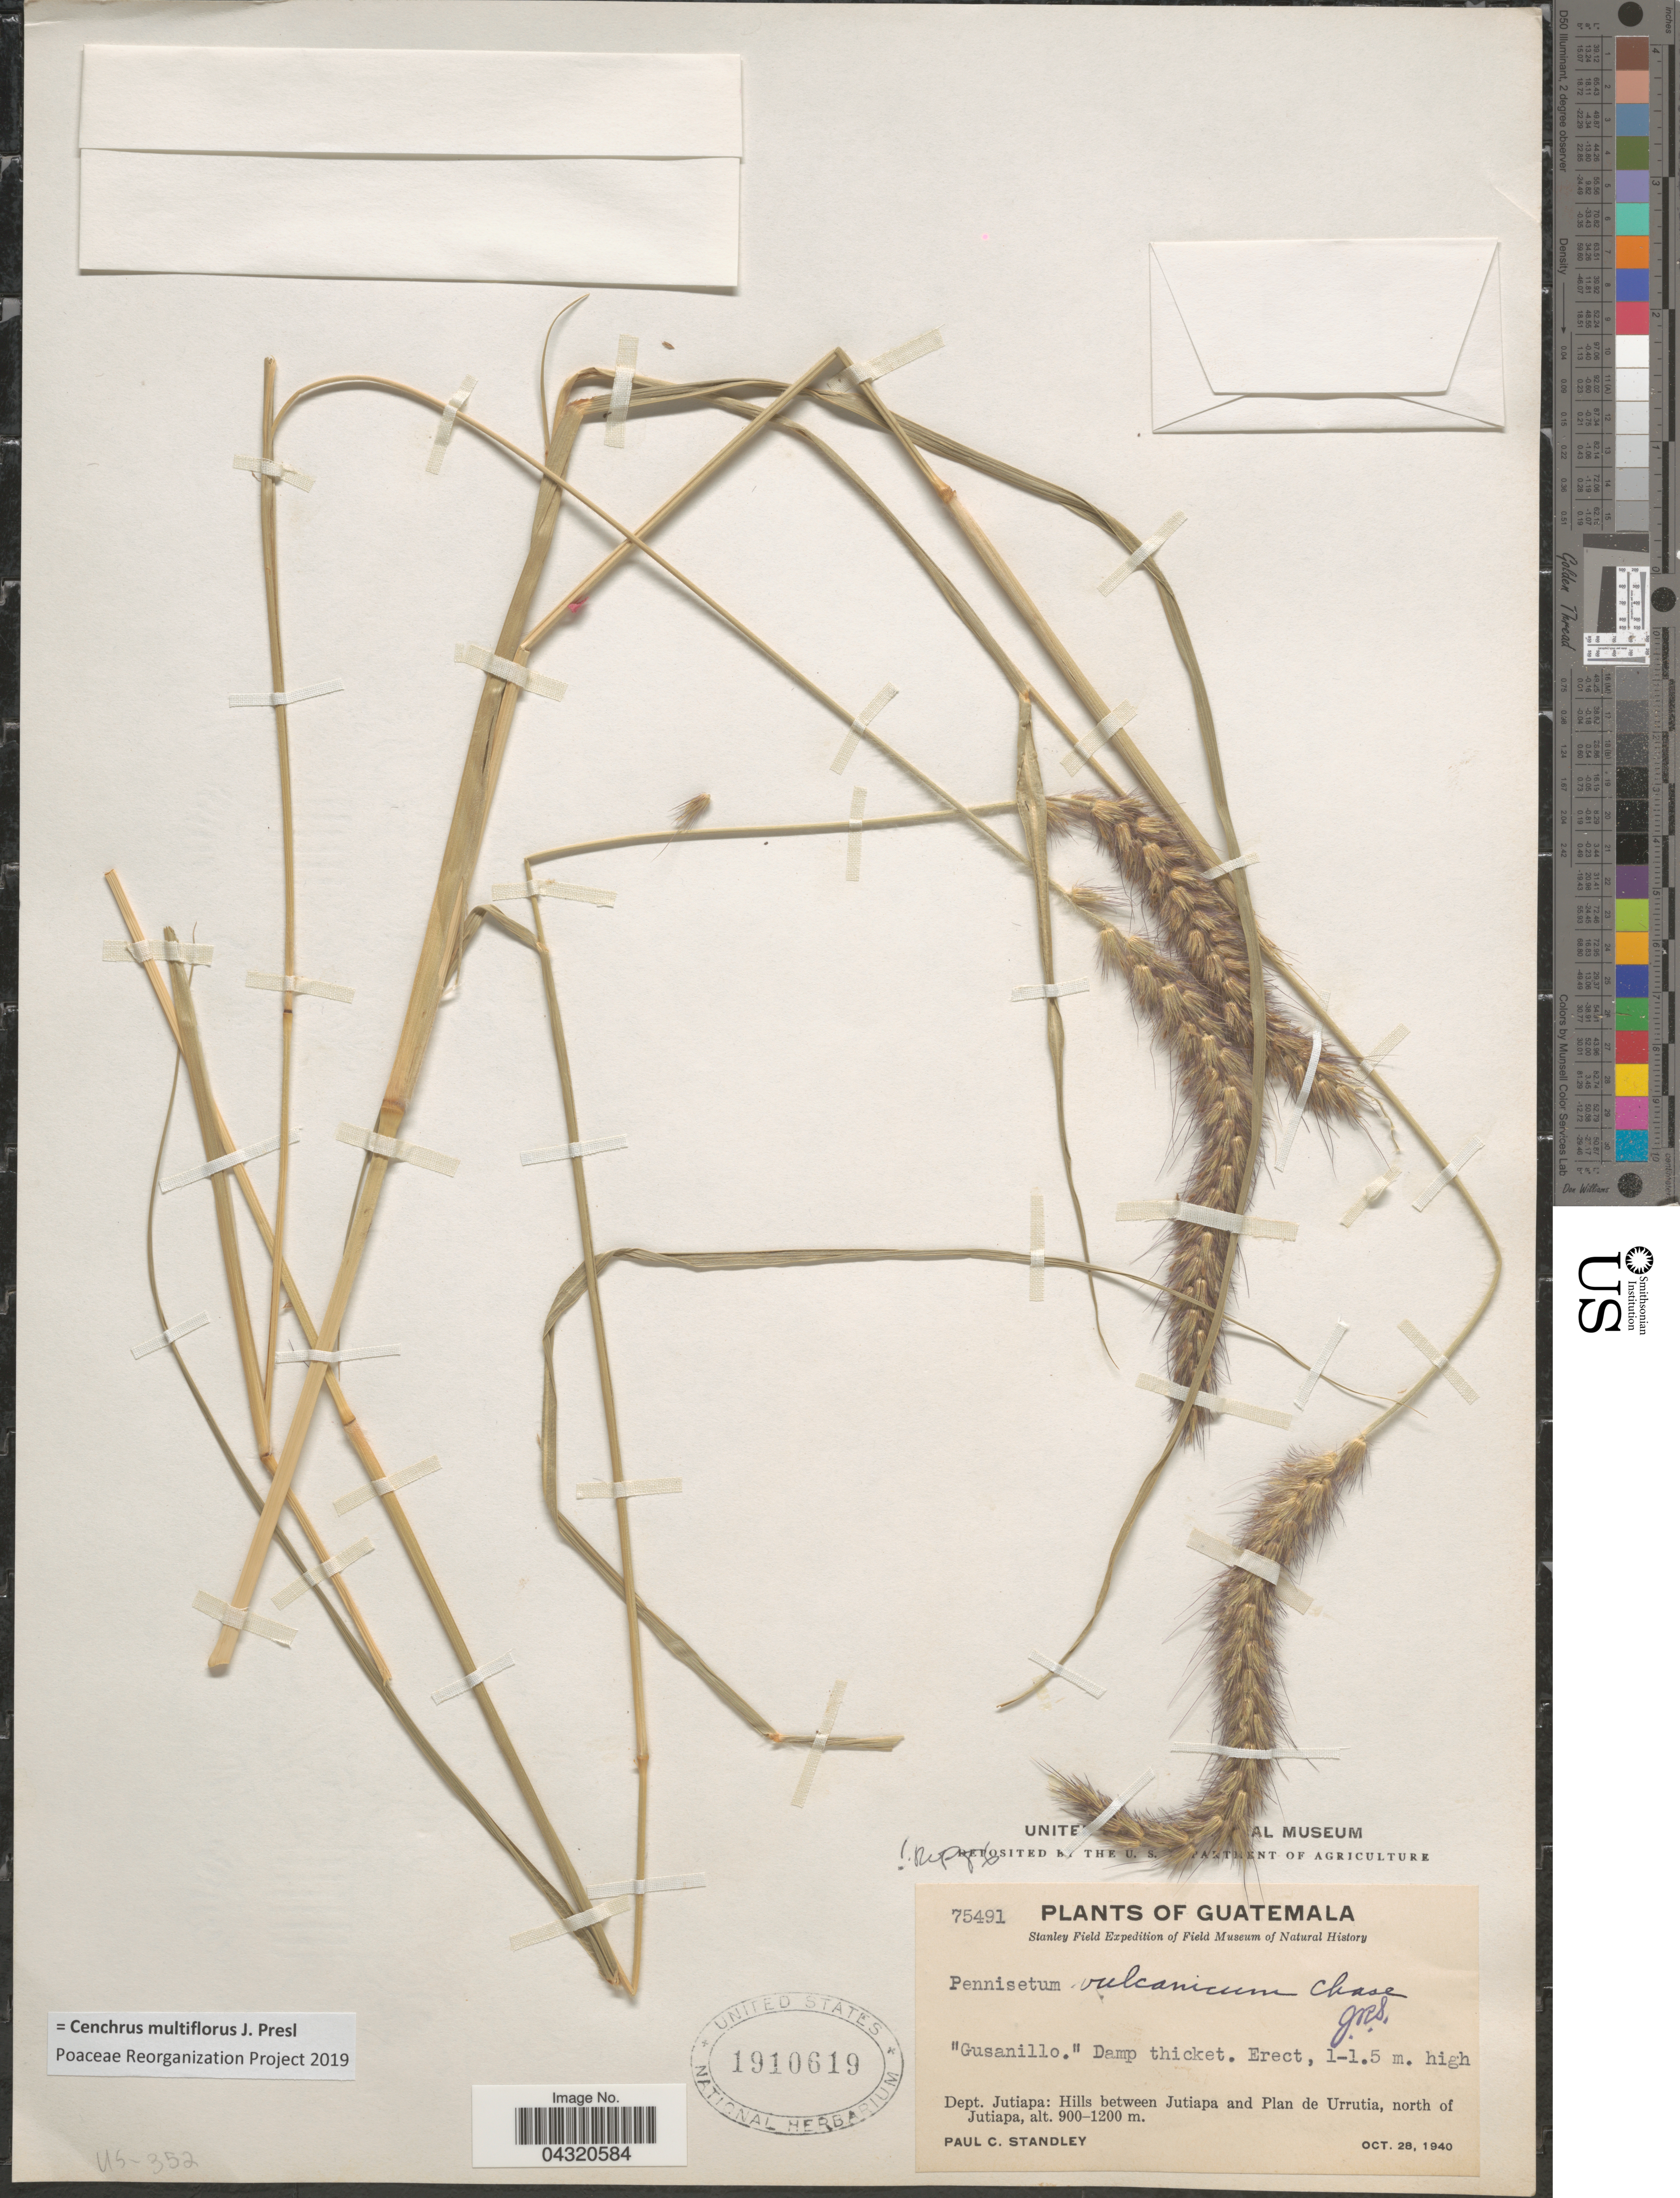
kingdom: Plantae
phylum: Tracheophyta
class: Liliopsida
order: Poales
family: Poaceae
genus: Cenchrus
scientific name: Cenchrus multiflorus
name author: C. Presl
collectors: P. C. Standley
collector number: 75491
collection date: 1940-10-28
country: Guatemala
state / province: Jutiapa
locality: Stanley Field Expedition. Dept. Jutiapa: Hills between Jutiapa and Plan de Urrutia, north of Jutiapa.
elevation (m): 900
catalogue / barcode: US 1910619